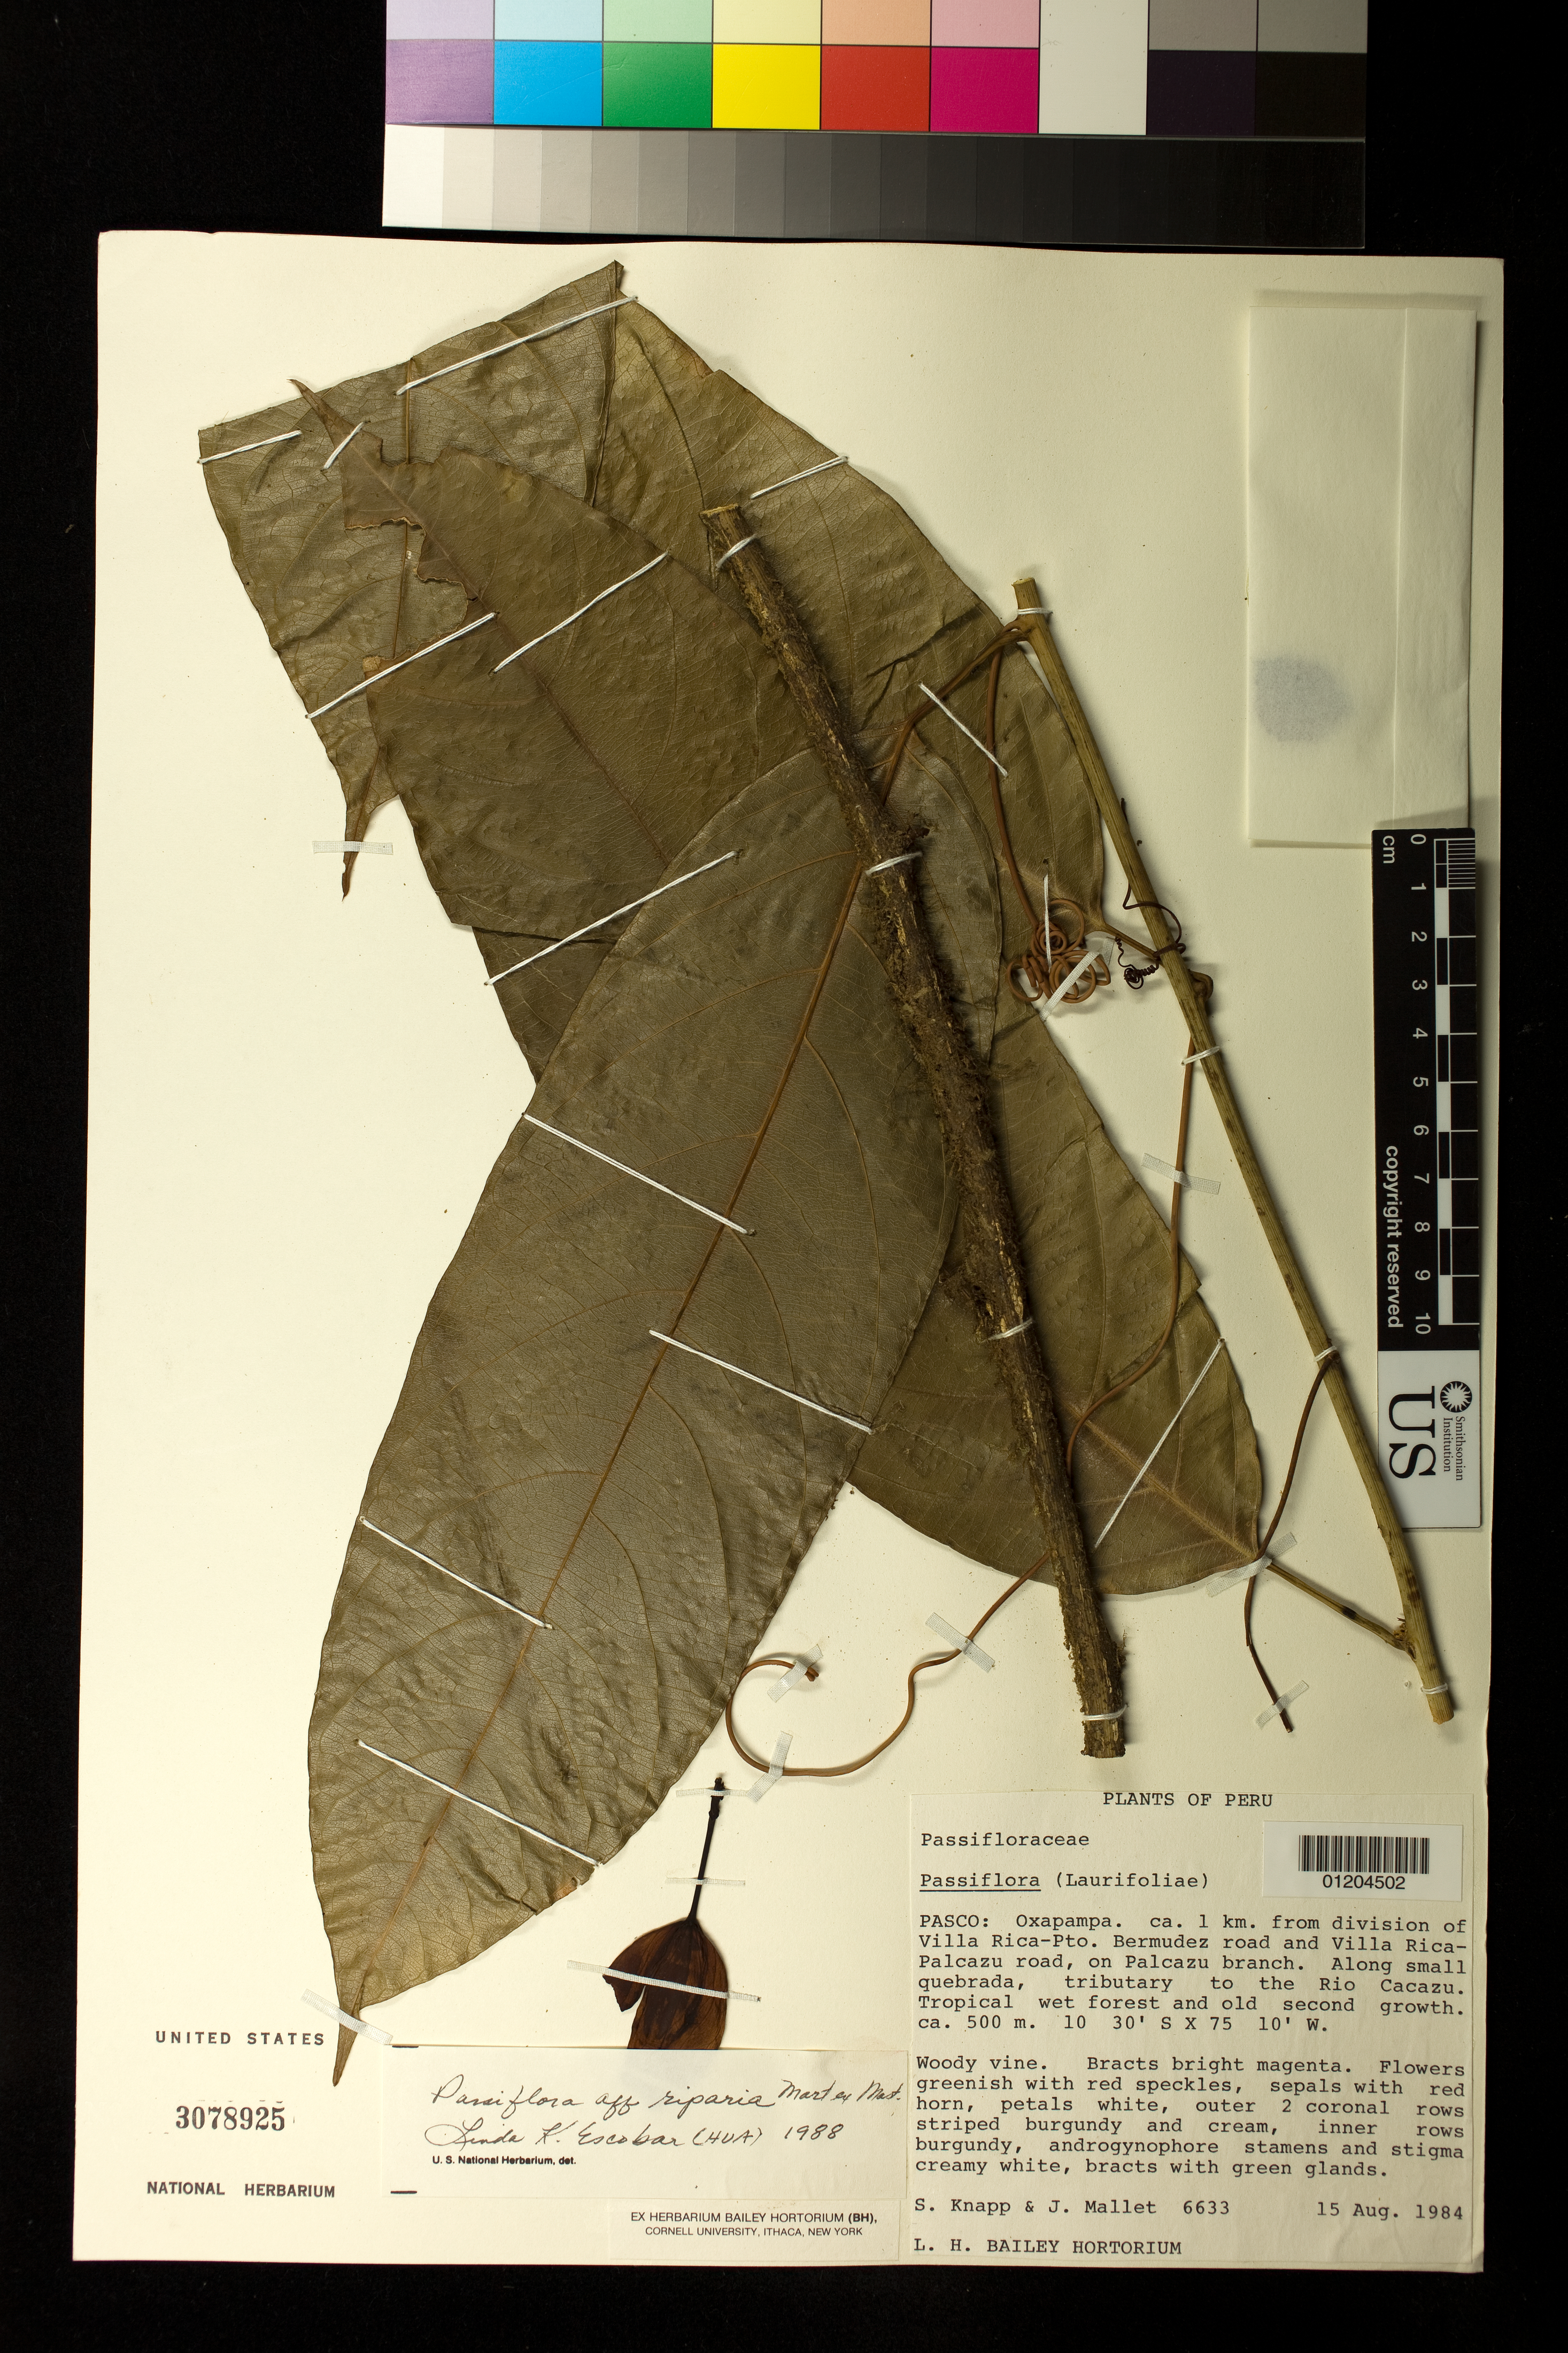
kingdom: Plantae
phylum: Tracheophyta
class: Magnoliopsida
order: Malpighiales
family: Passifloraceae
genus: Passiflora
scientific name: Passiflora riparia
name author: Mart. ex Mast.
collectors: S. Knapp & J. Mallet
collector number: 6633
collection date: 1984-08-15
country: Peru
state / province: Pasco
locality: Oxapampa. Ca. 1 km. from division of Villa Rica-Pto. Bermudez road and Villa Rica-Palcazu road, on Palcazu branch. Along small quebrada, tributary to the Rio Cacazu. Tropical wet forest.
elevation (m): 500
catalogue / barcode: US 3078925